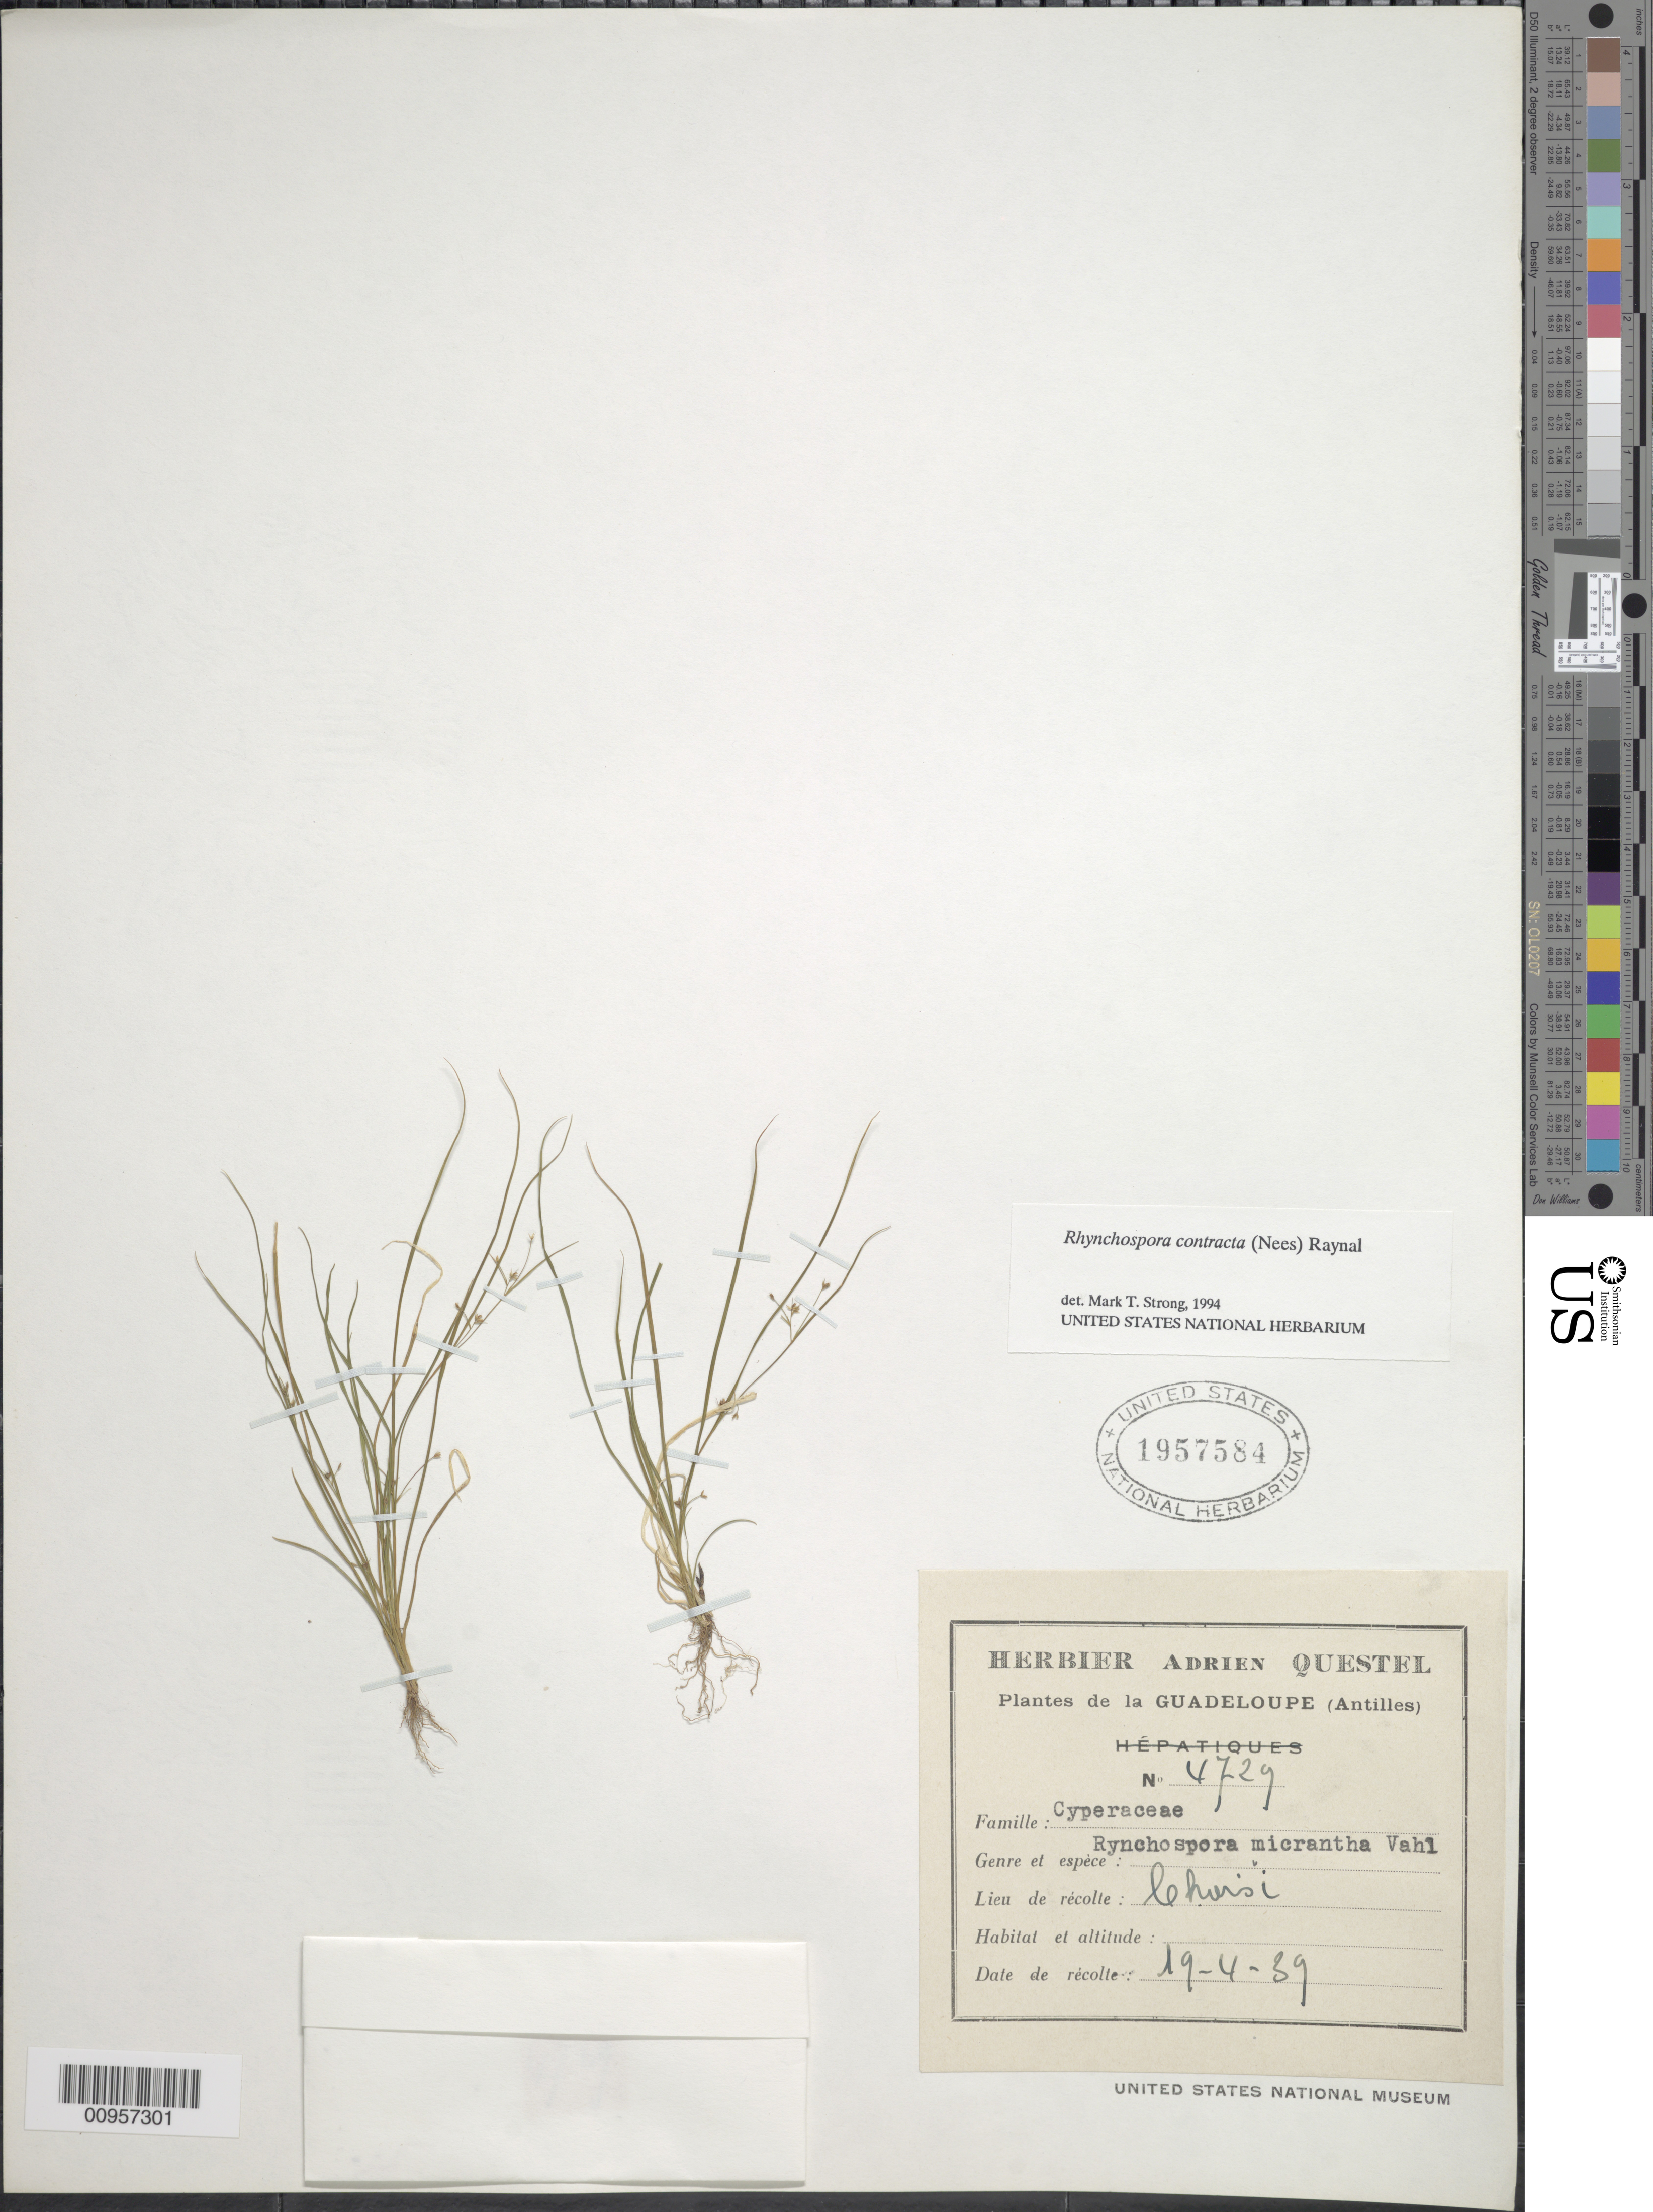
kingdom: Plantae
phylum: Tracheophyta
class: Liliopsida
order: Poales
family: Cyperaceae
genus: Rhynchospora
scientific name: Rhynchospora contracta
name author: (Nees) J. Raynal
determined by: Strong, M. T., (US), Smithsonian Institution - National Museum of Natural History (UNITED STATES)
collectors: A. Questel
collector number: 4729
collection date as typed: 19 Apr 1939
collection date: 1939-04-19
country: Guadeloupe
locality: Chersi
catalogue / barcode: US 1957584